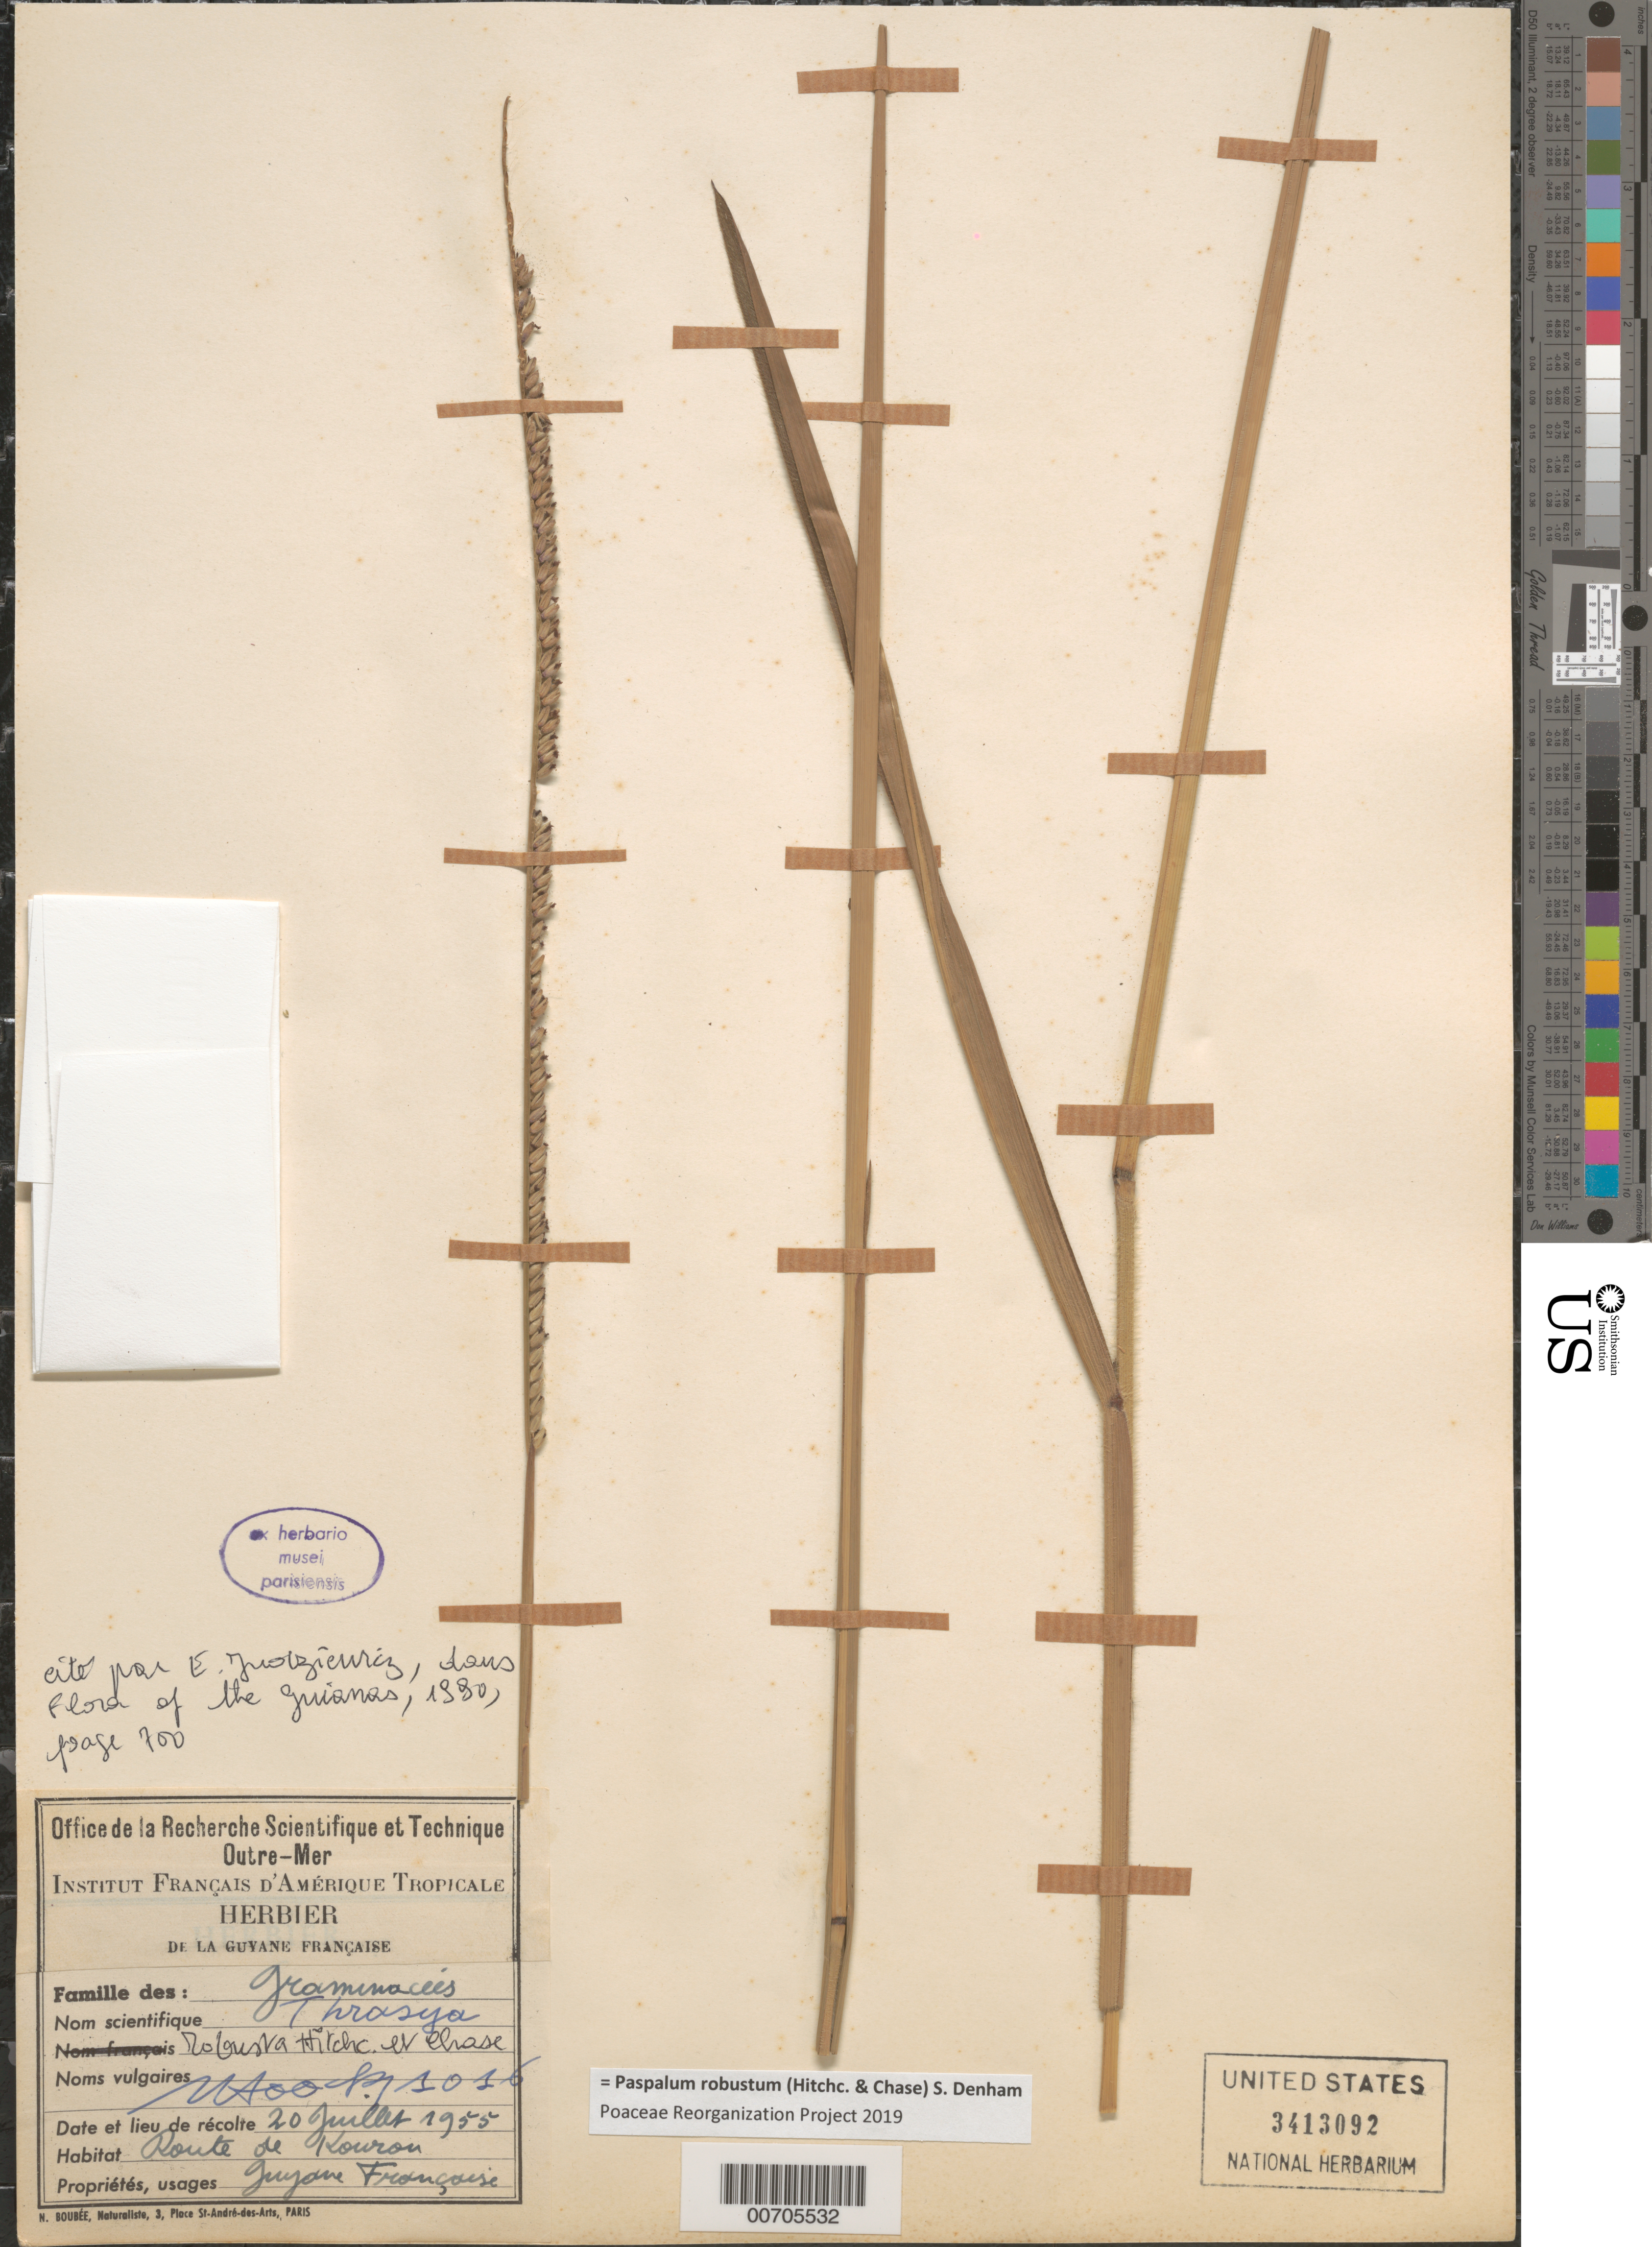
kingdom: Plantae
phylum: Tracheophyta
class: Liliopsida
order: Poales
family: Poaceae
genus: Paspalum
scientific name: Paspalum calliferum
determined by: Denham, S. S.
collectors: J. Hoock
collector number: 1016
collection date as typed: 20-Jul-55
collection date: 1955-07-20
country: French Guiana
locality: Route de Iracoubo - Sinnamary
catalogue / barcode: US 3413092